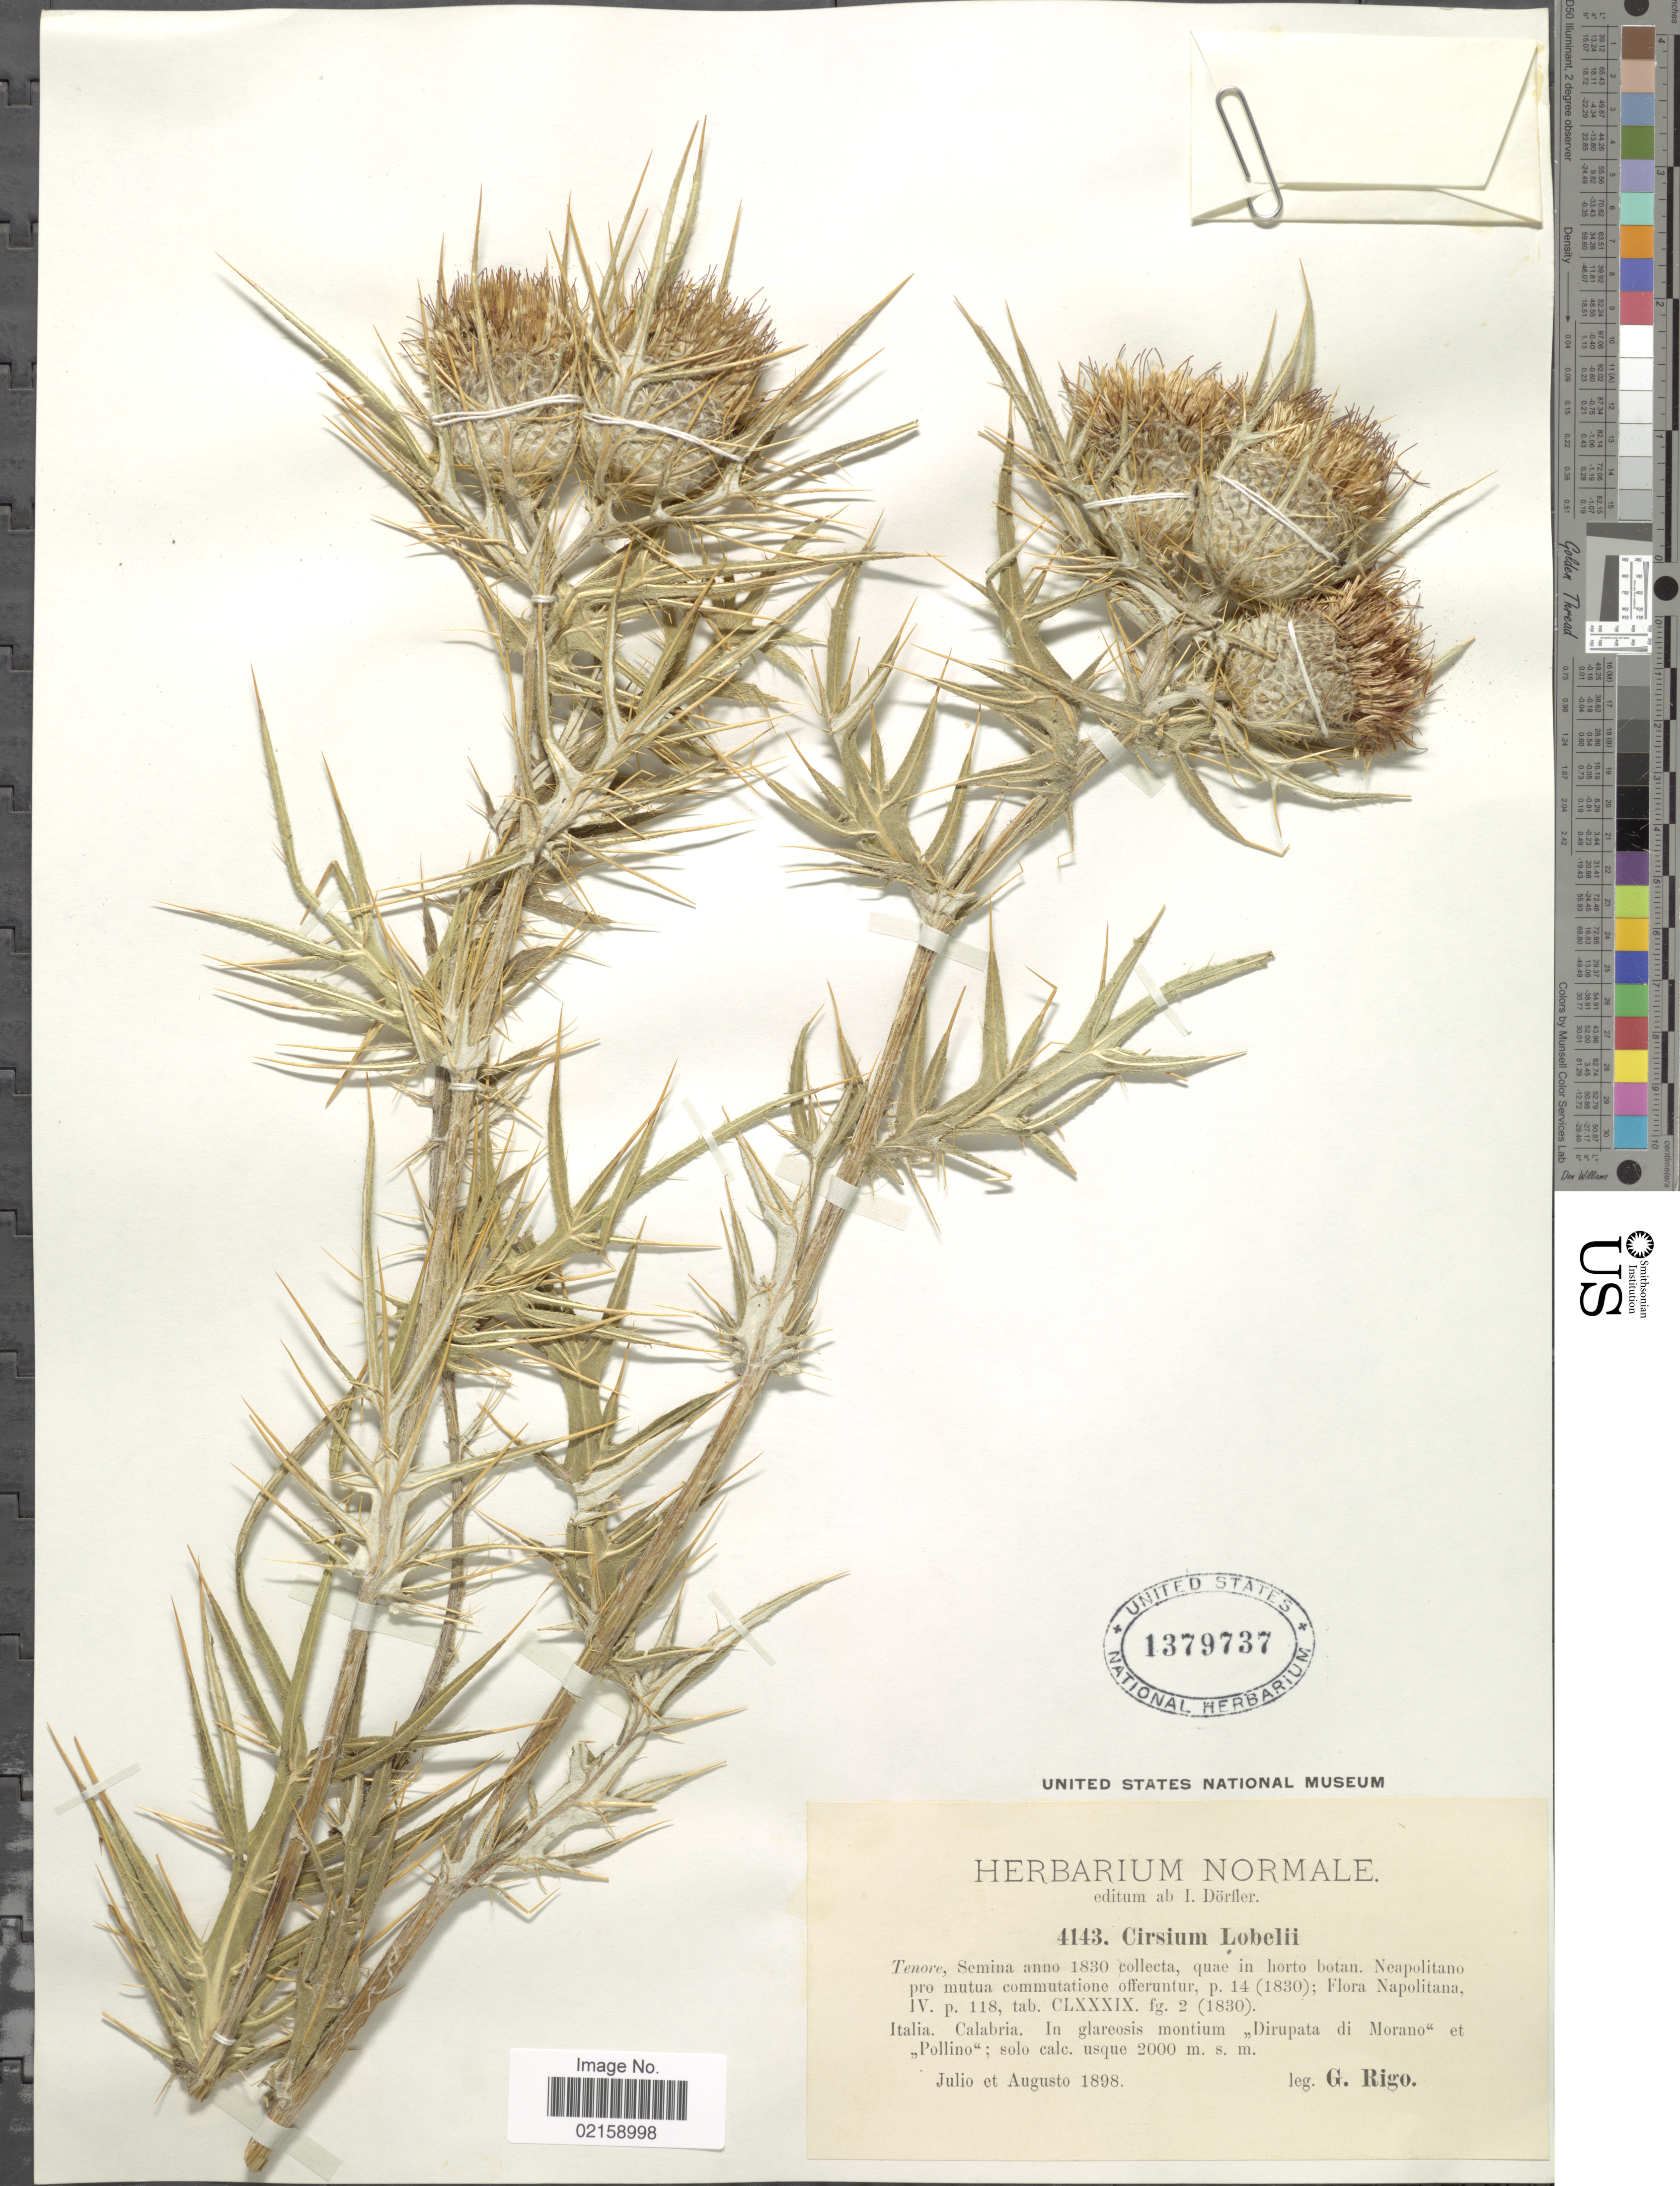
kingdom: Plantae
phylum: Tracheophyta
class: Magnoliopsida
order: Asterales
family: Asteraceae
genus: Cirsium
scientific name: Cirsium lobelii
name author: Ten.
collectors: G. Rigo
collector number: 4143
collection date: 1898-07/1898-08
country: Italy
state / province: Calabria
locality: In glareosis montium "Dirupata di Morano"et "Pollino".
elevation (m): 2000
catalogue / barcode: US 1379737